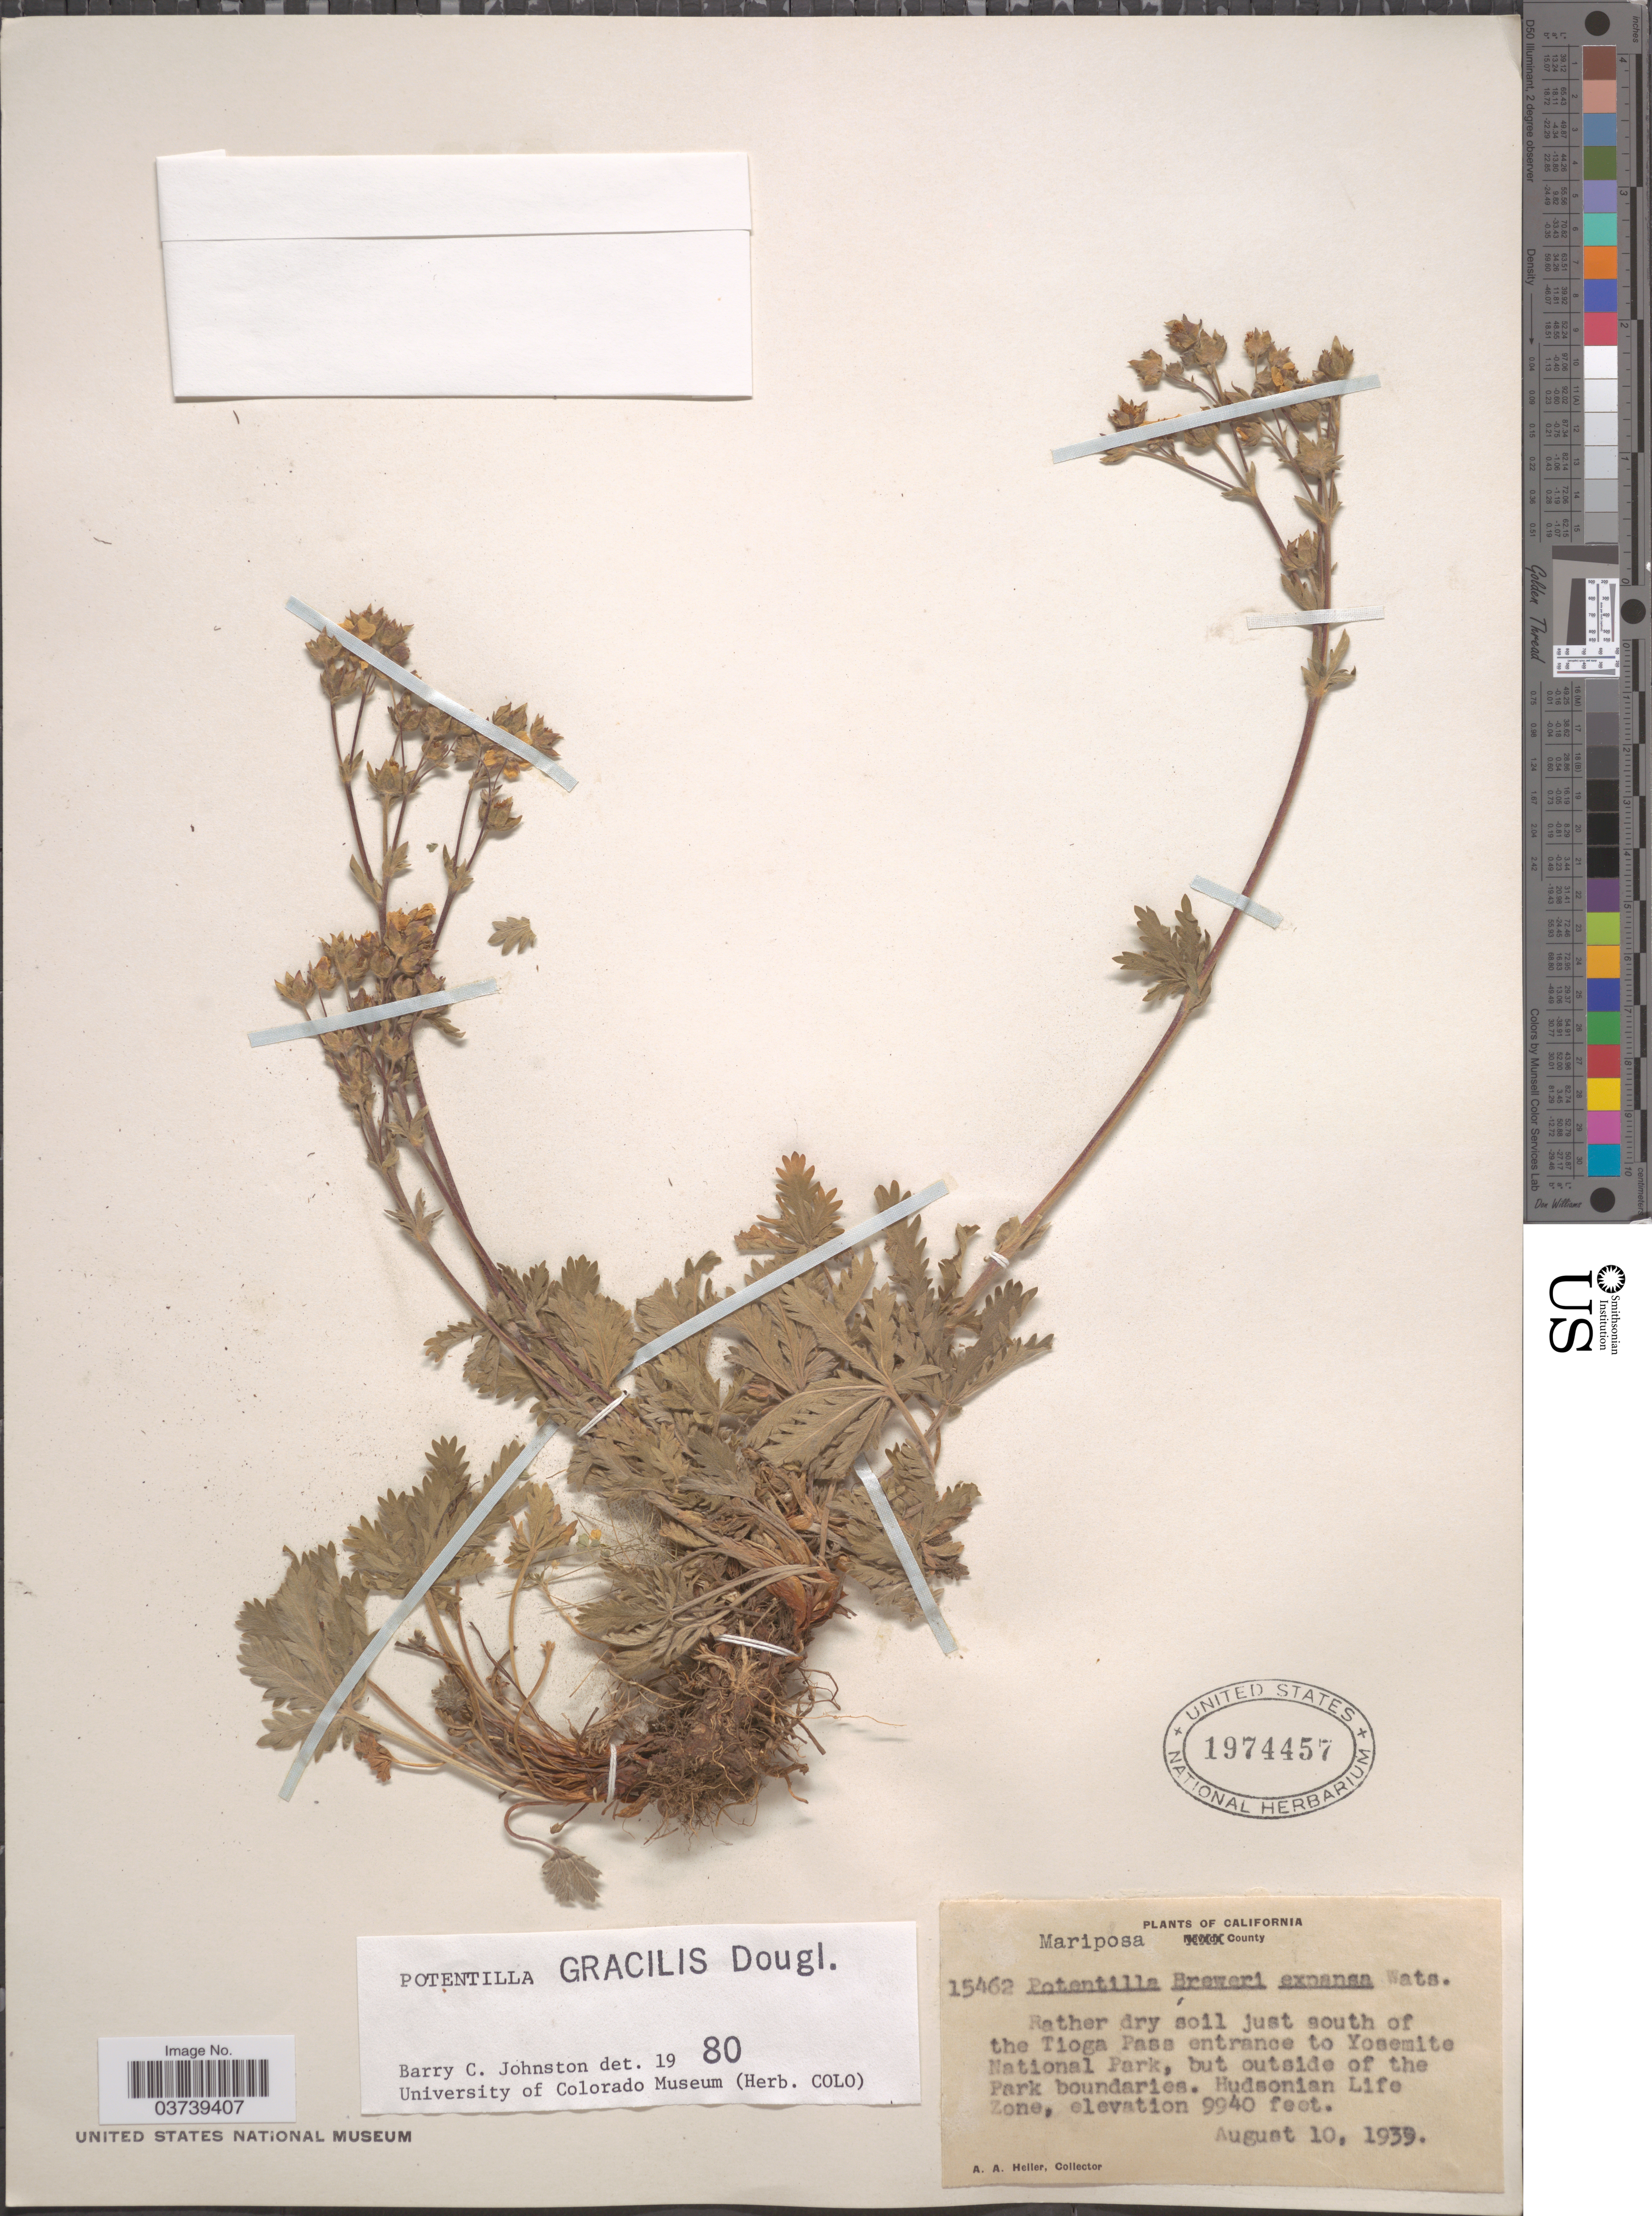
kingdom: Plantae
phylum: Tracheophyta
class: Magnoliopsida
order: Rosales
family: Rosaceae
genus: Potentilla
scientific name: Potentilla gracilis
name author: Douglas ex Hook.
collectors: A. A. Heller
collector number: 15462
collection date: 1939-08-10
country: United States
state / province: California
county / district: Mariposa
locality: Rather dry soil just south of the Tioga Pass entrance to Yosemite National Park, but outside of the Park boundaries. Hudsonian Life Zone.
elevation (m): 3030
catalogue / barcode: US 1974457